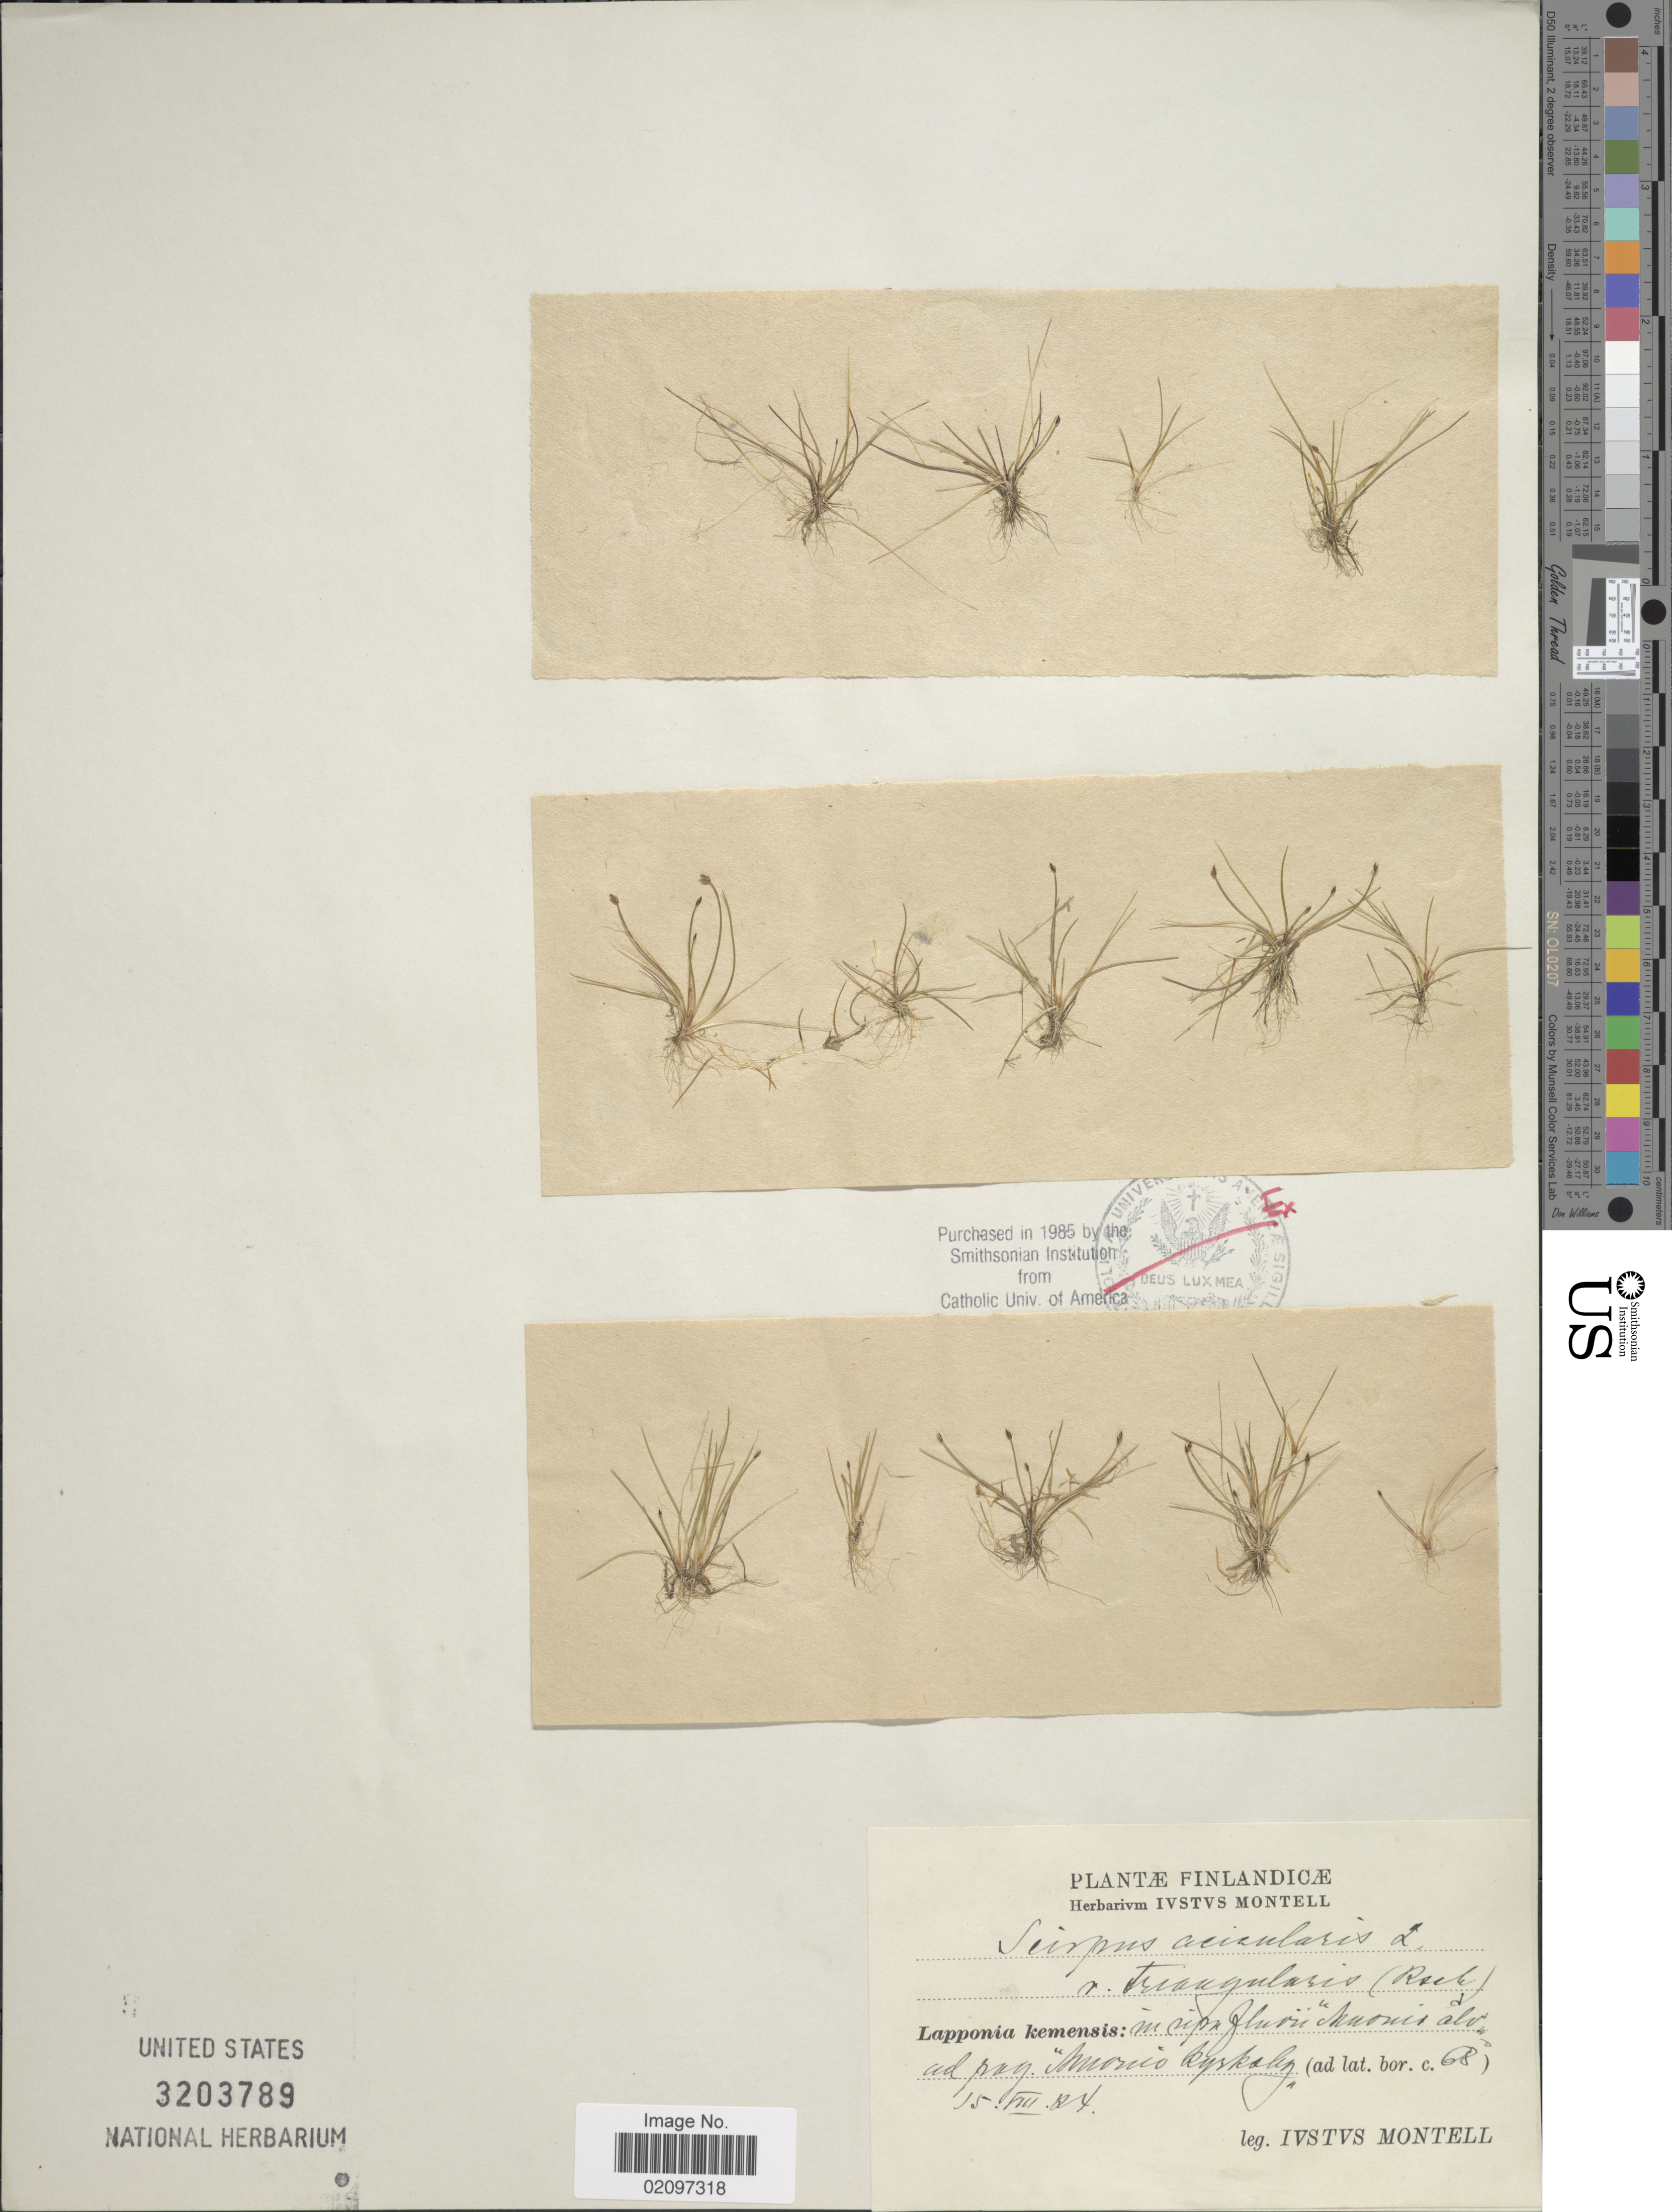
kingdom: Plantae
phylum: Tracheophyta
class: Liliopsida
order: Poales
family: Cyperaceae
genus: Eleocharis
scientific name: Eleocharis acicularis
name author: (L.) Roem. & Schult.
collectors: I. Montell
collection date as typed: Transcribed d/m/y: 15/8/84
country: Finland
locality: Lapponia kemensis: in ripa fluvii Muonis alv. ad pag. Morico kyskakg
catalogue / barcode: US 3203789